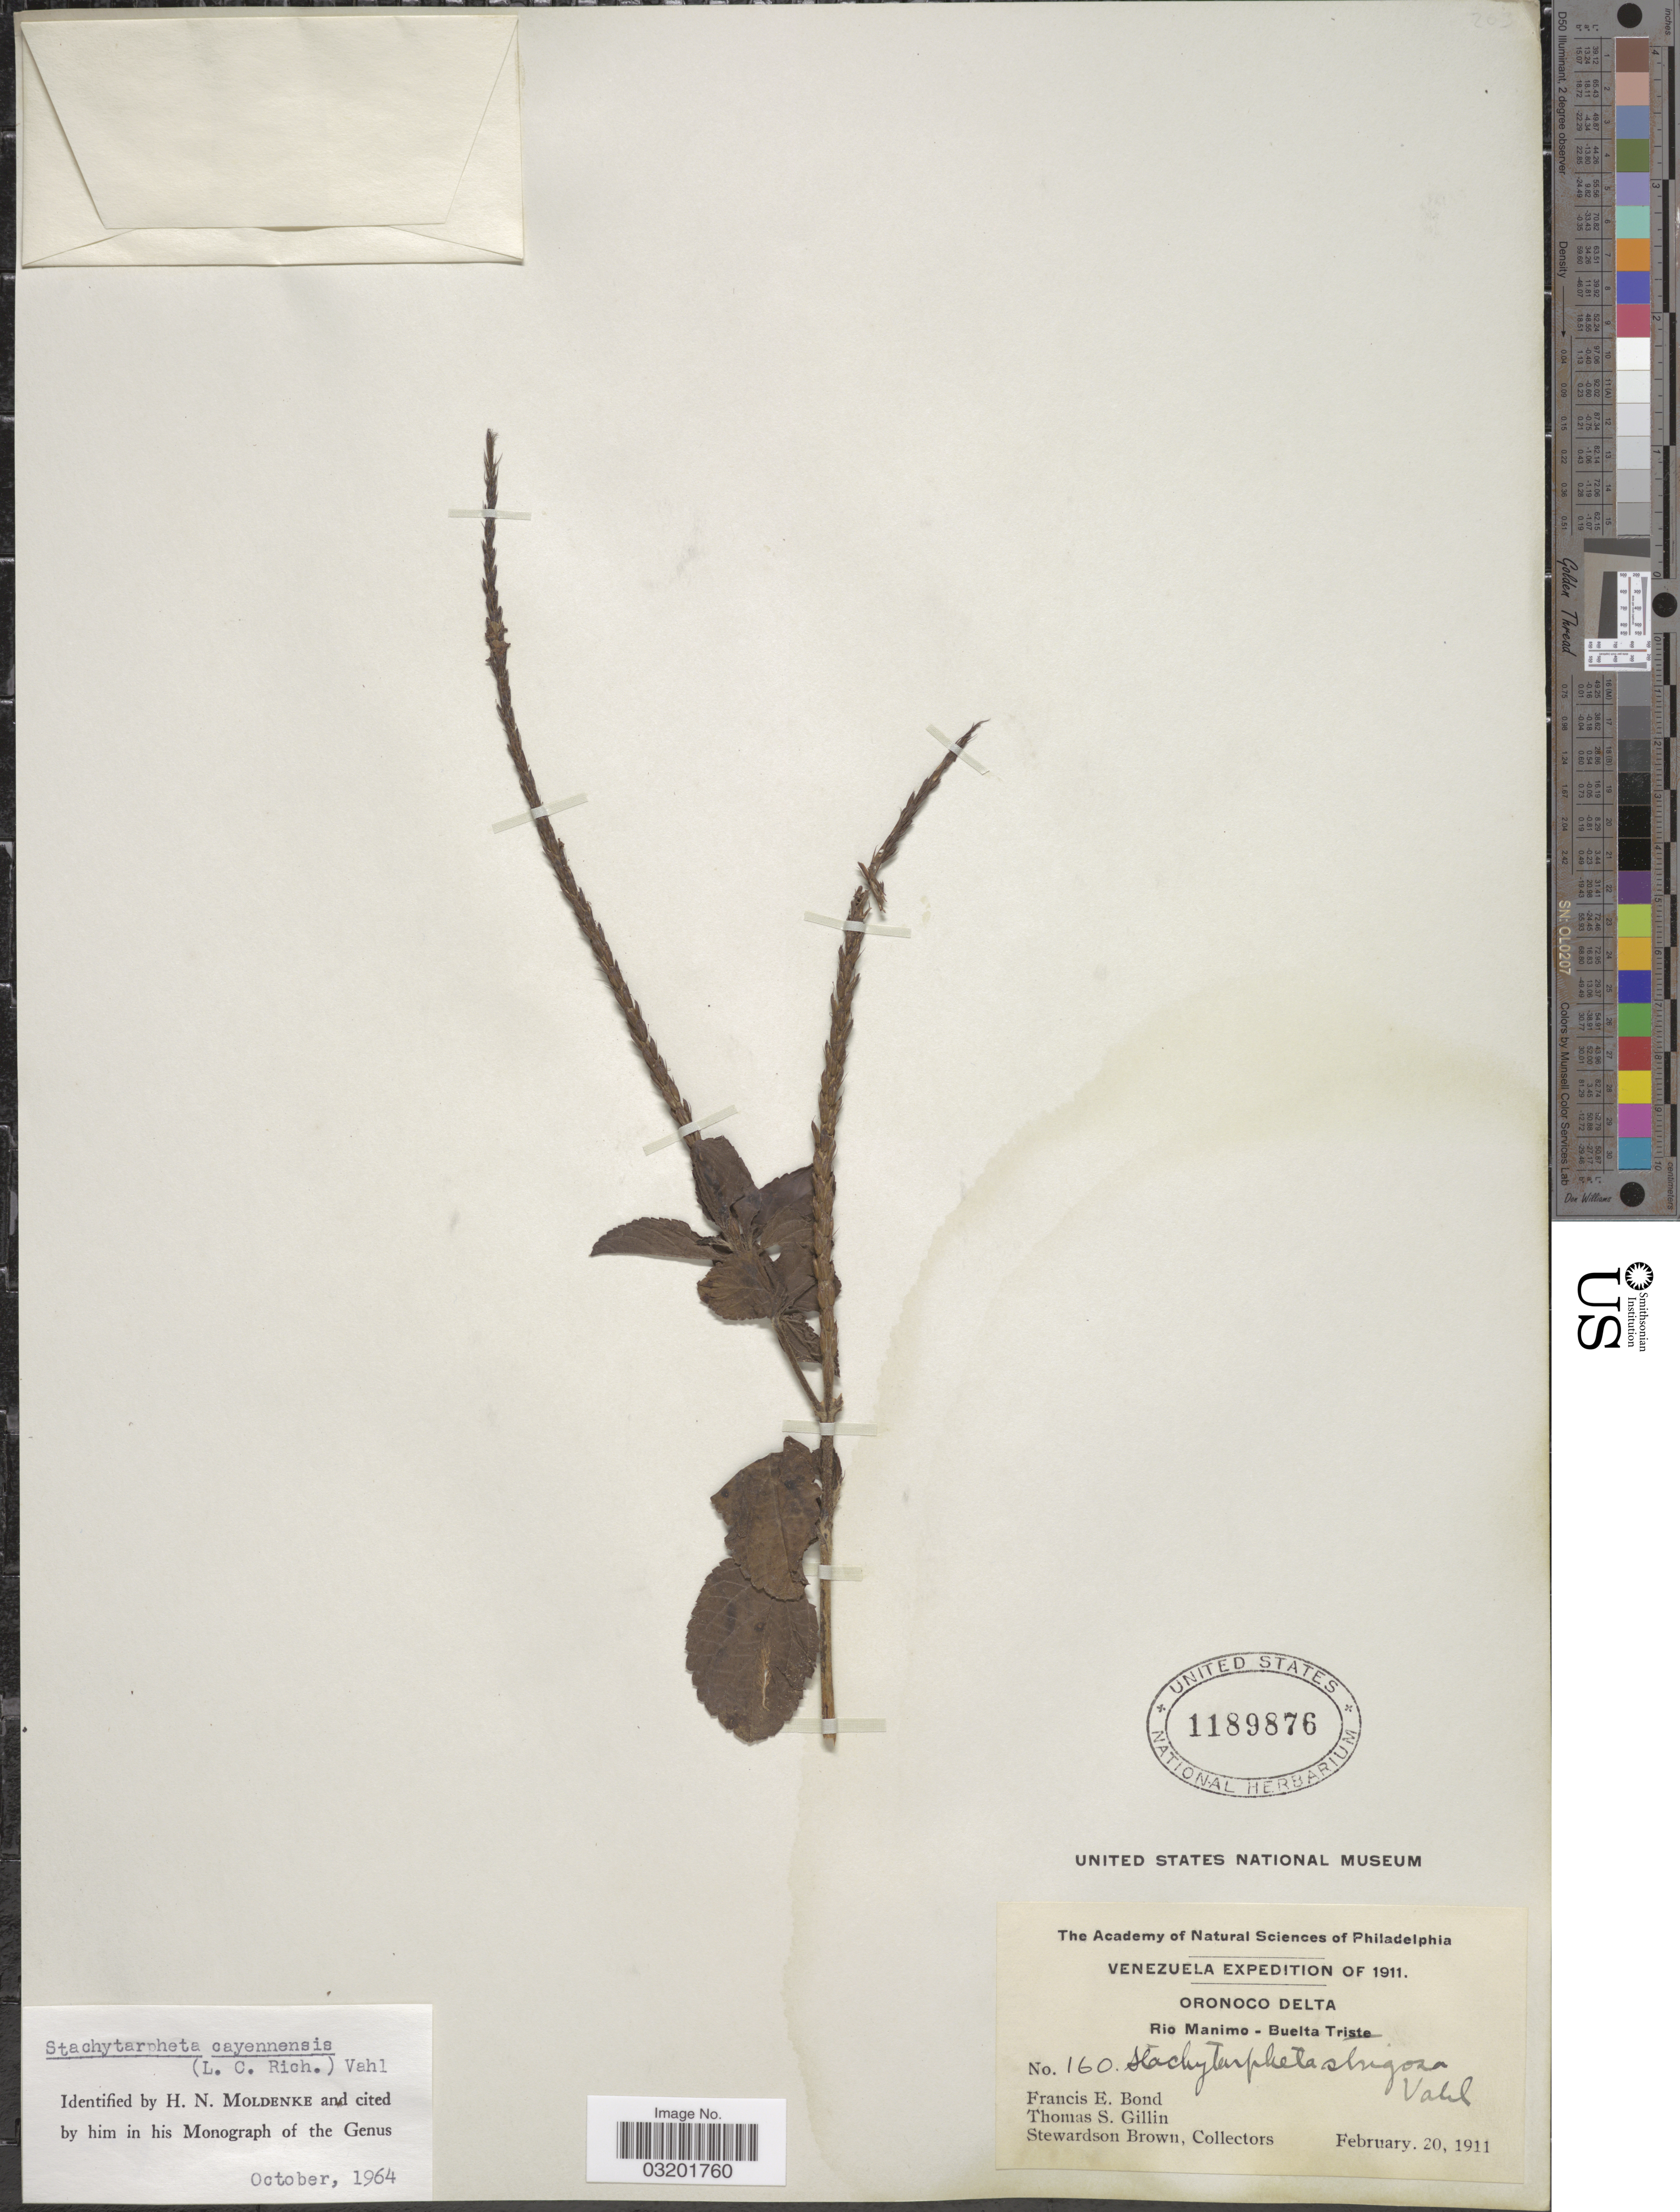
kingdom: Plantae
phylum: Tracheophyta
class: Magnoliopsida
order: Lamiales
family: Verbenaceae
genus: Stachytarpheta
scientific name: Stachytarpheta cayennensis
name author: (Rich.) Vahl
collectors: F. Bond, T. Gillin & S. Brown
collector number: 160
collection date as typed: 20 February 1911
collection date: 1911-02-20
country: Venezuela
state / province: Delta Amacuro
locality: Orinoco Delta, along Cano Manamo near Vuelta Triste, Isla Manamito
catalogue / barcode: US 1189876